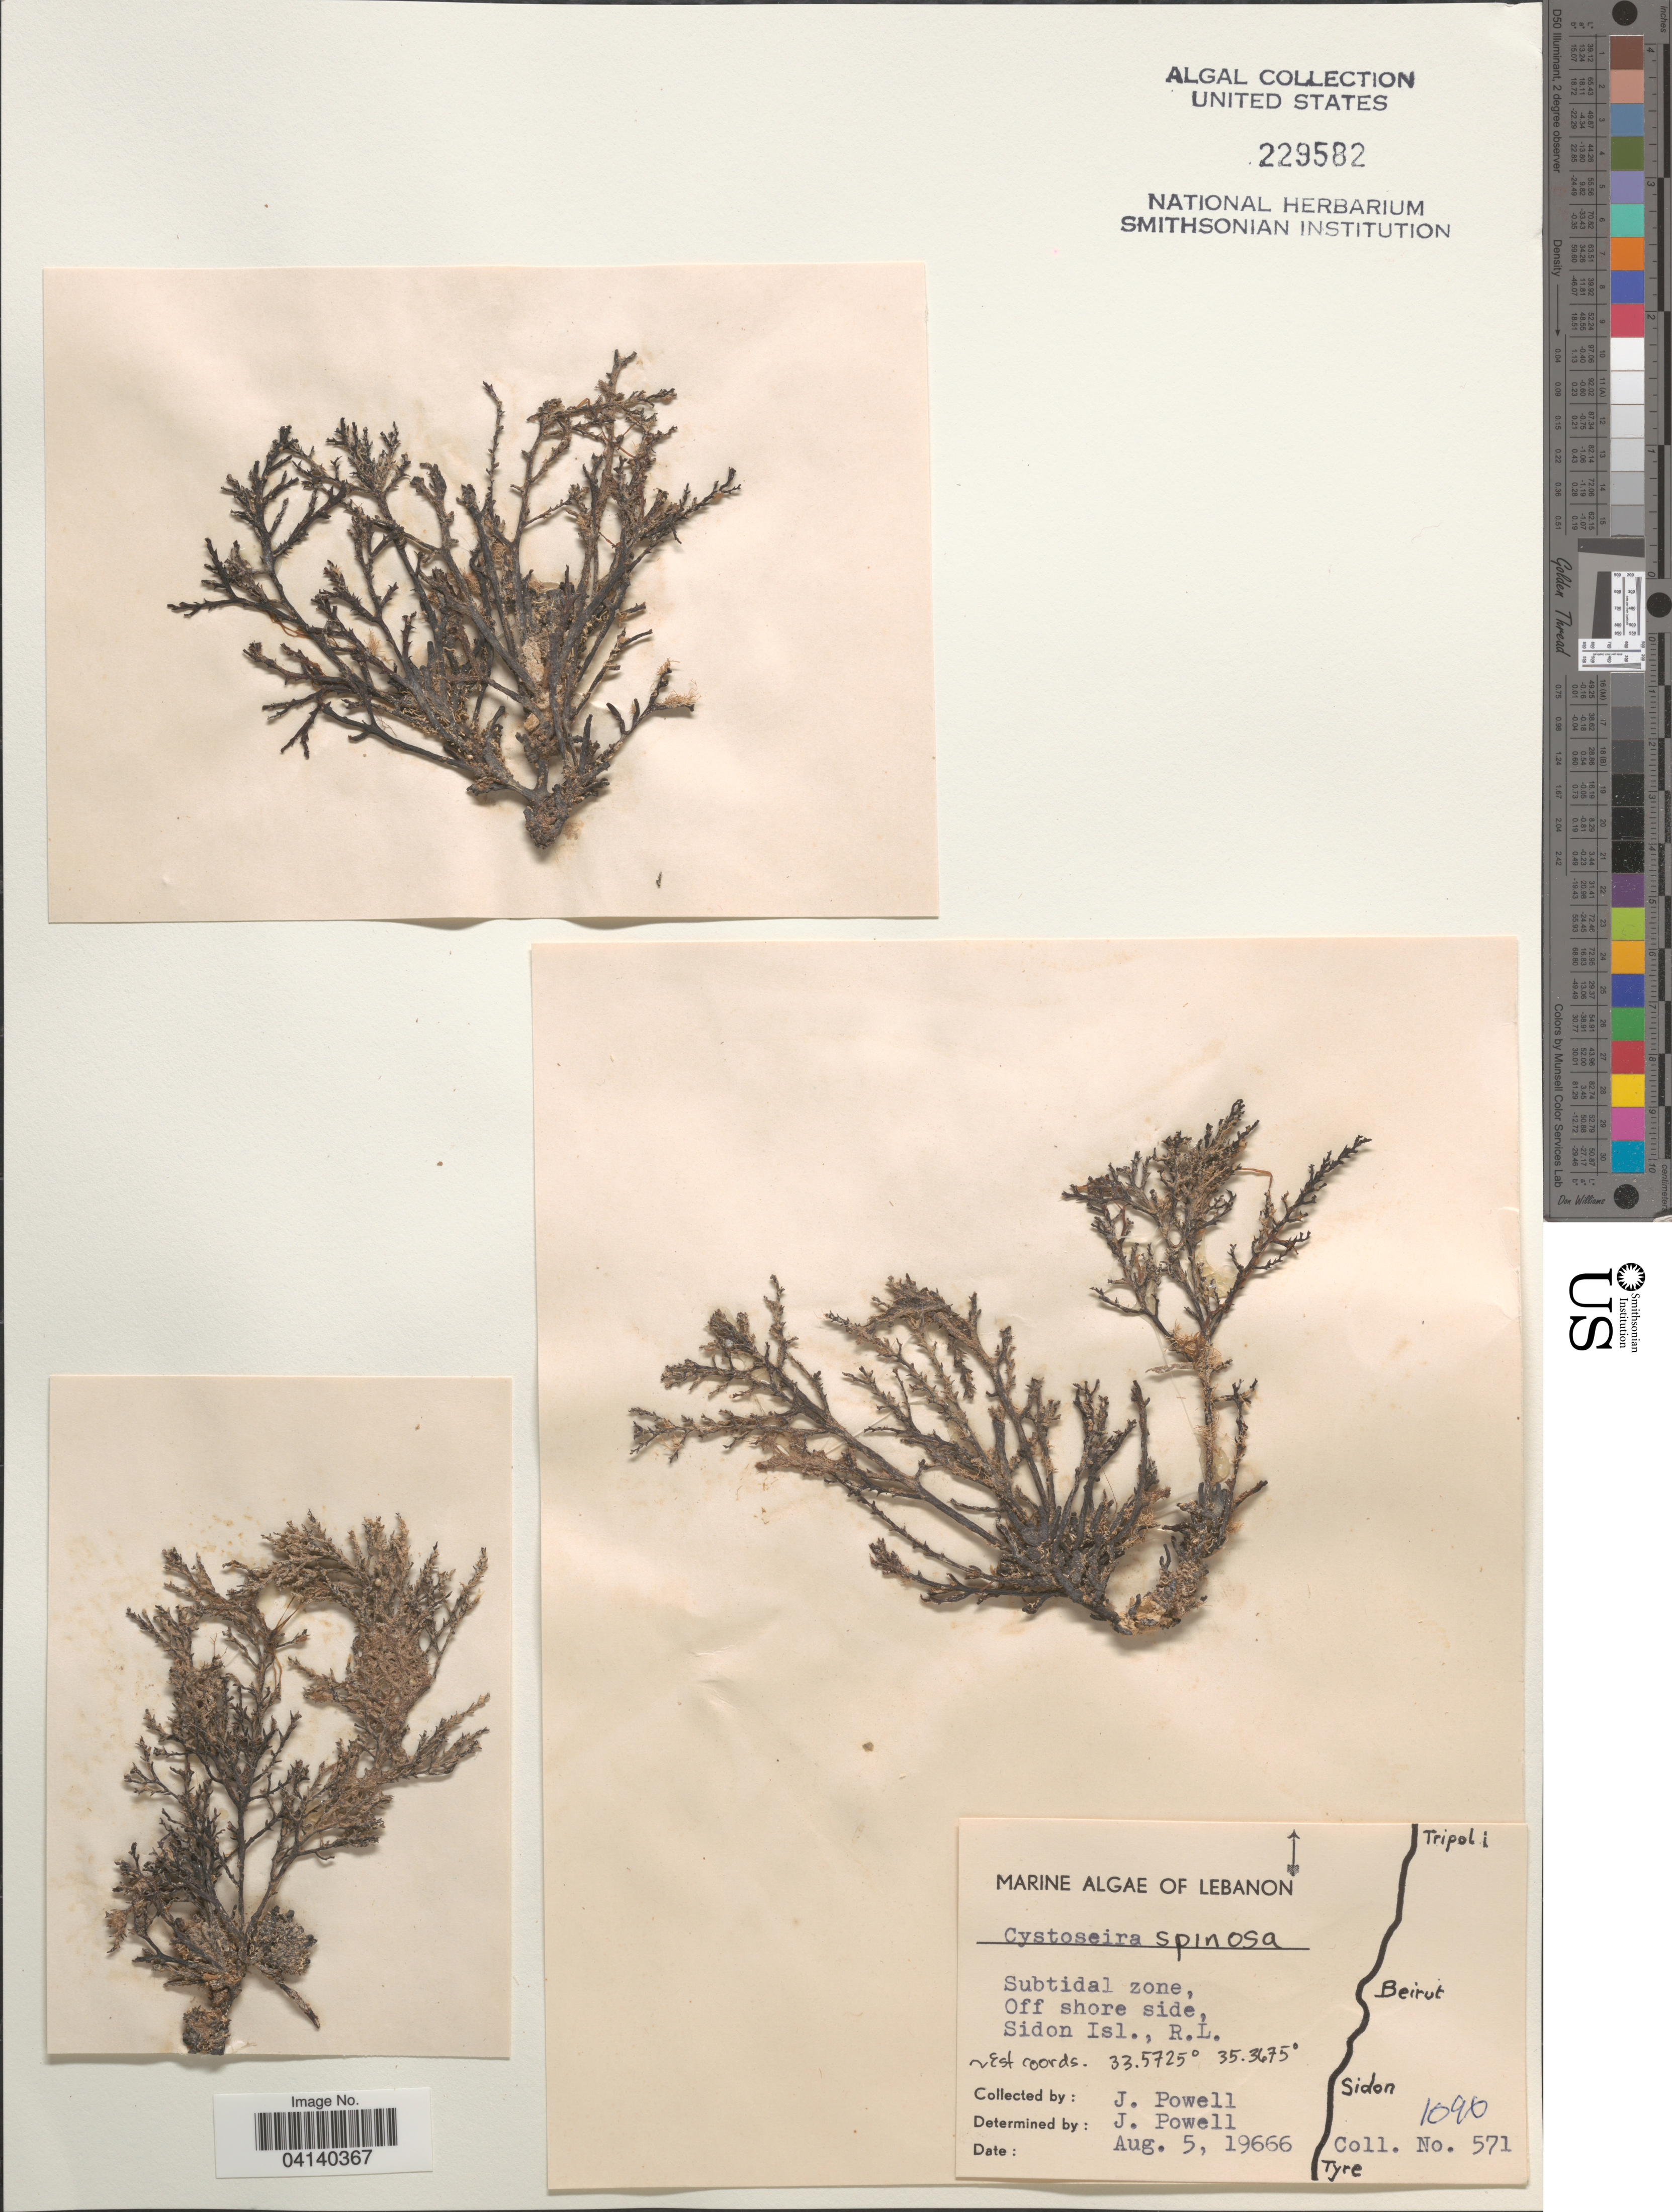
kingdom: Chromista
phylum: Ochrophyta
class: Phaeophyceae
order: Fucales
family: Sargassaceae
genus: Gongolaria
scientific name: Gongolaria montagnei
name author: (J. Agardh) Kuntze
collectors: J. Powell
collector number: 571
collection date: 1966-08-05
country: Lebanon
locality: Subtidal zone, Off shore side, Sidon Isl., R.L.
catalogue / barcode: US 229582